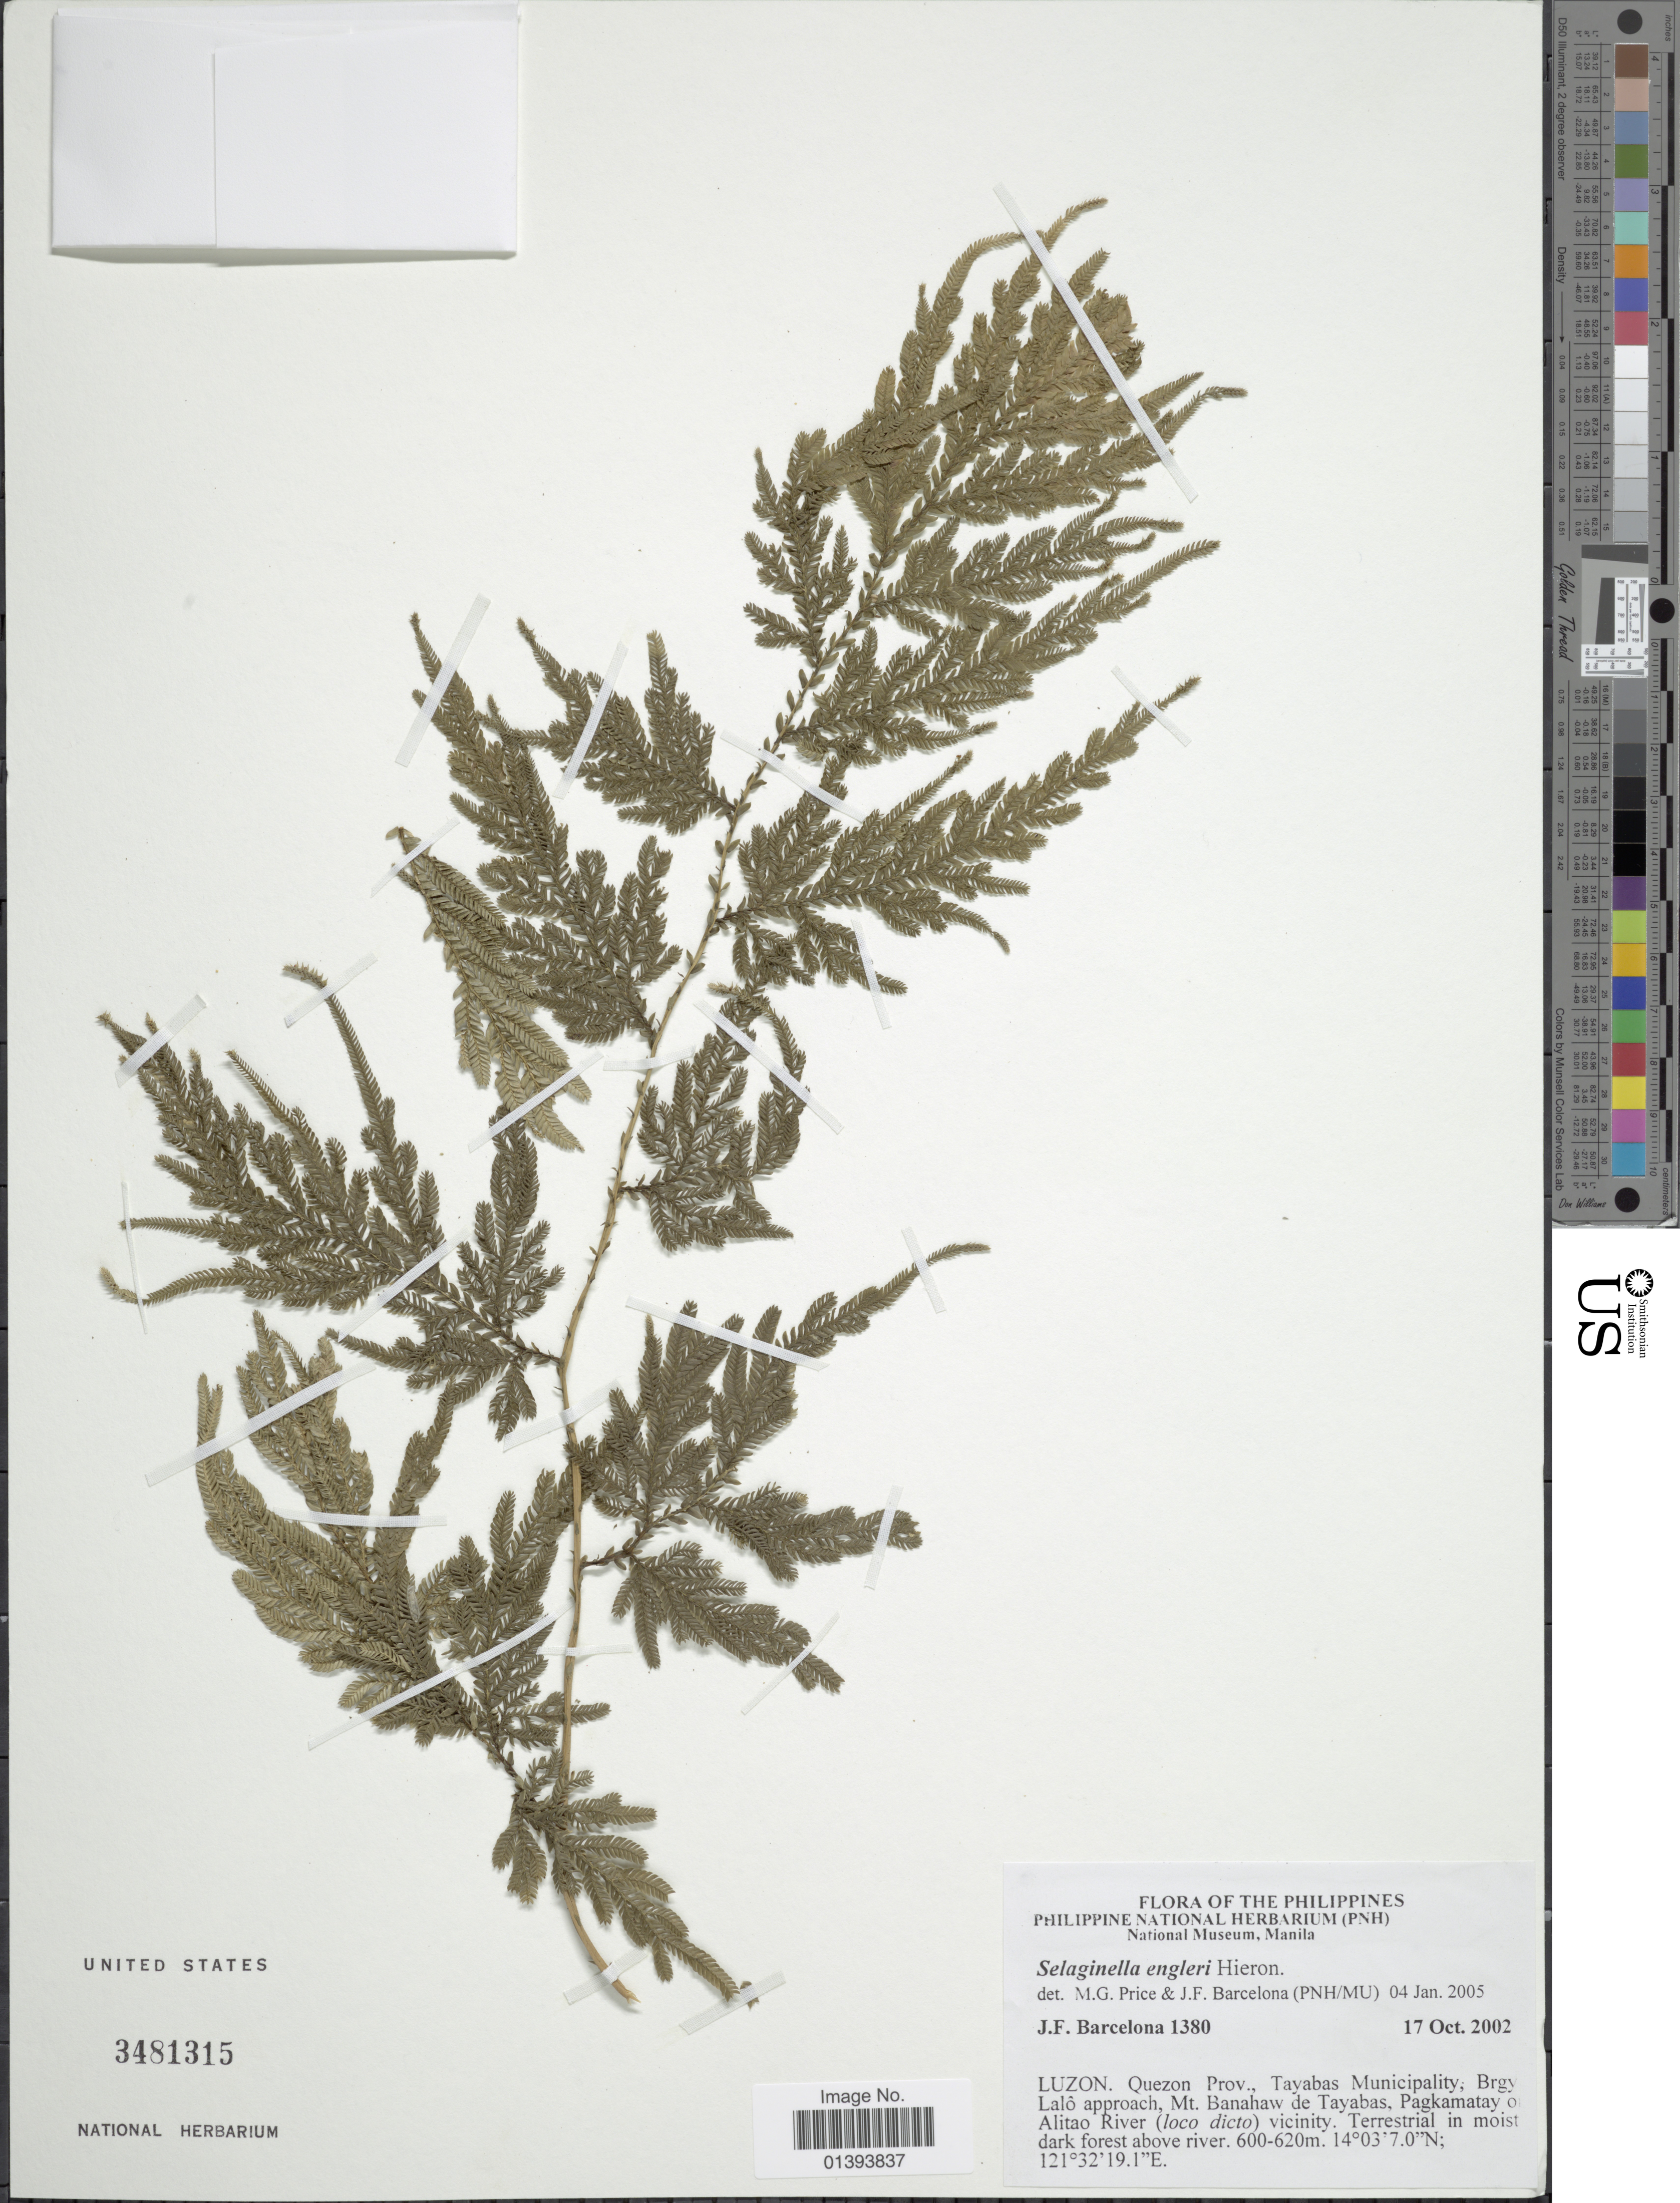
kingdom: Plantae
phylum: Tracheophyta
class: Lycopodiopsida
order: Selaginellales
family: Selaginellaceae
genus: Selaginella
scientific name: Selaginella engleri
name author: Hieron.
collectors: J. F. Barcelona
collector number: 1380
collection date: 2002-10-17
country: Philippines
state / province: Central Luzon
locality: Luzon, Quezon Prov., Tayabas Municipality, Brgy Lalo approach, Mt. Banahaw de Tayabas, Pagkamatay on Alitao River (loco dicto) vicinity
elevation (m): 600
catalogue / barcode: US 3481315